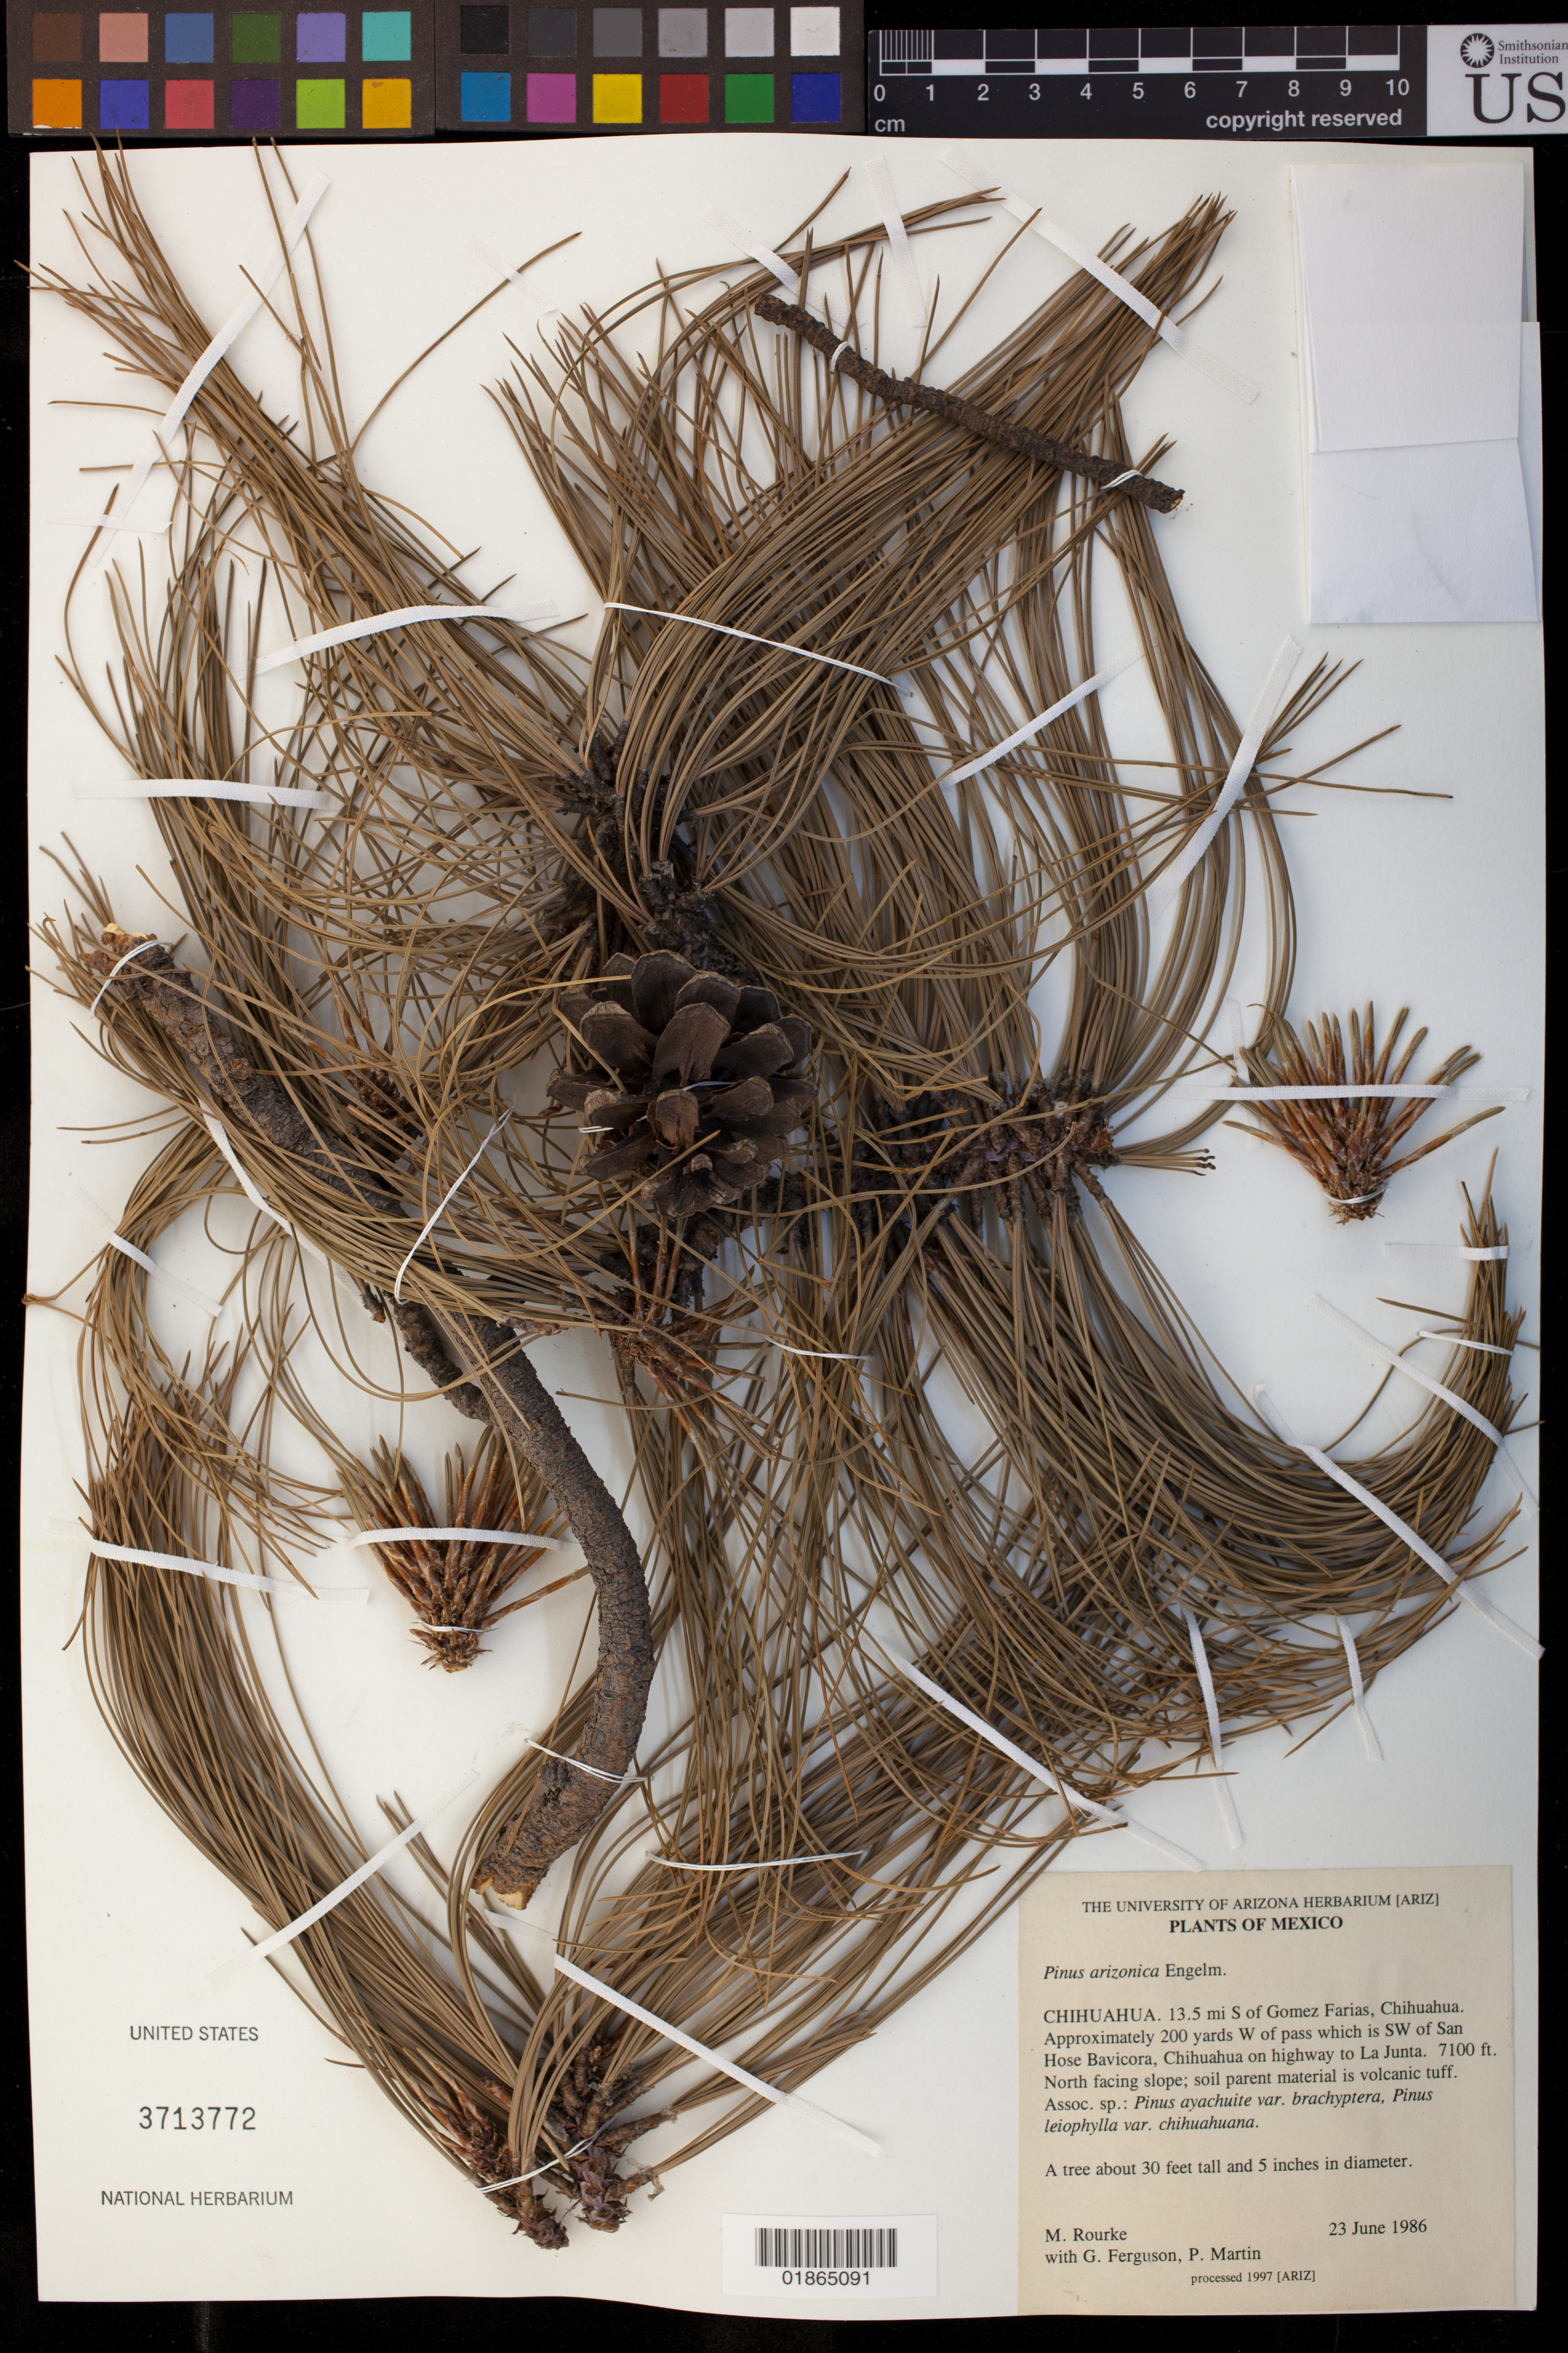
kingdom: Plantae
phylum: Tracheophyta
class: Pinopsida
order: Pinales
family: Pinaceae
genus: Pinus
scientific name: Pinus arizonica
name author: Engelm.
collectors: M. Rourke, G. Ferguson & P. Martin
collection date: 1986-06-23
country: Mexico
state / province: Chihuahua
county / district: Gómez Farías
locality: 13.5 mi S of Gomez Farias, Chihuahua. Approximately 200 yards W of pass which is SW of San Jose Bavicora, Chihuahua on highway to La Junta.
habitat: North facing slope; soil parent material is volcanic tuff.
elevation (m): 2164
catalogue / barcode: US 3713772